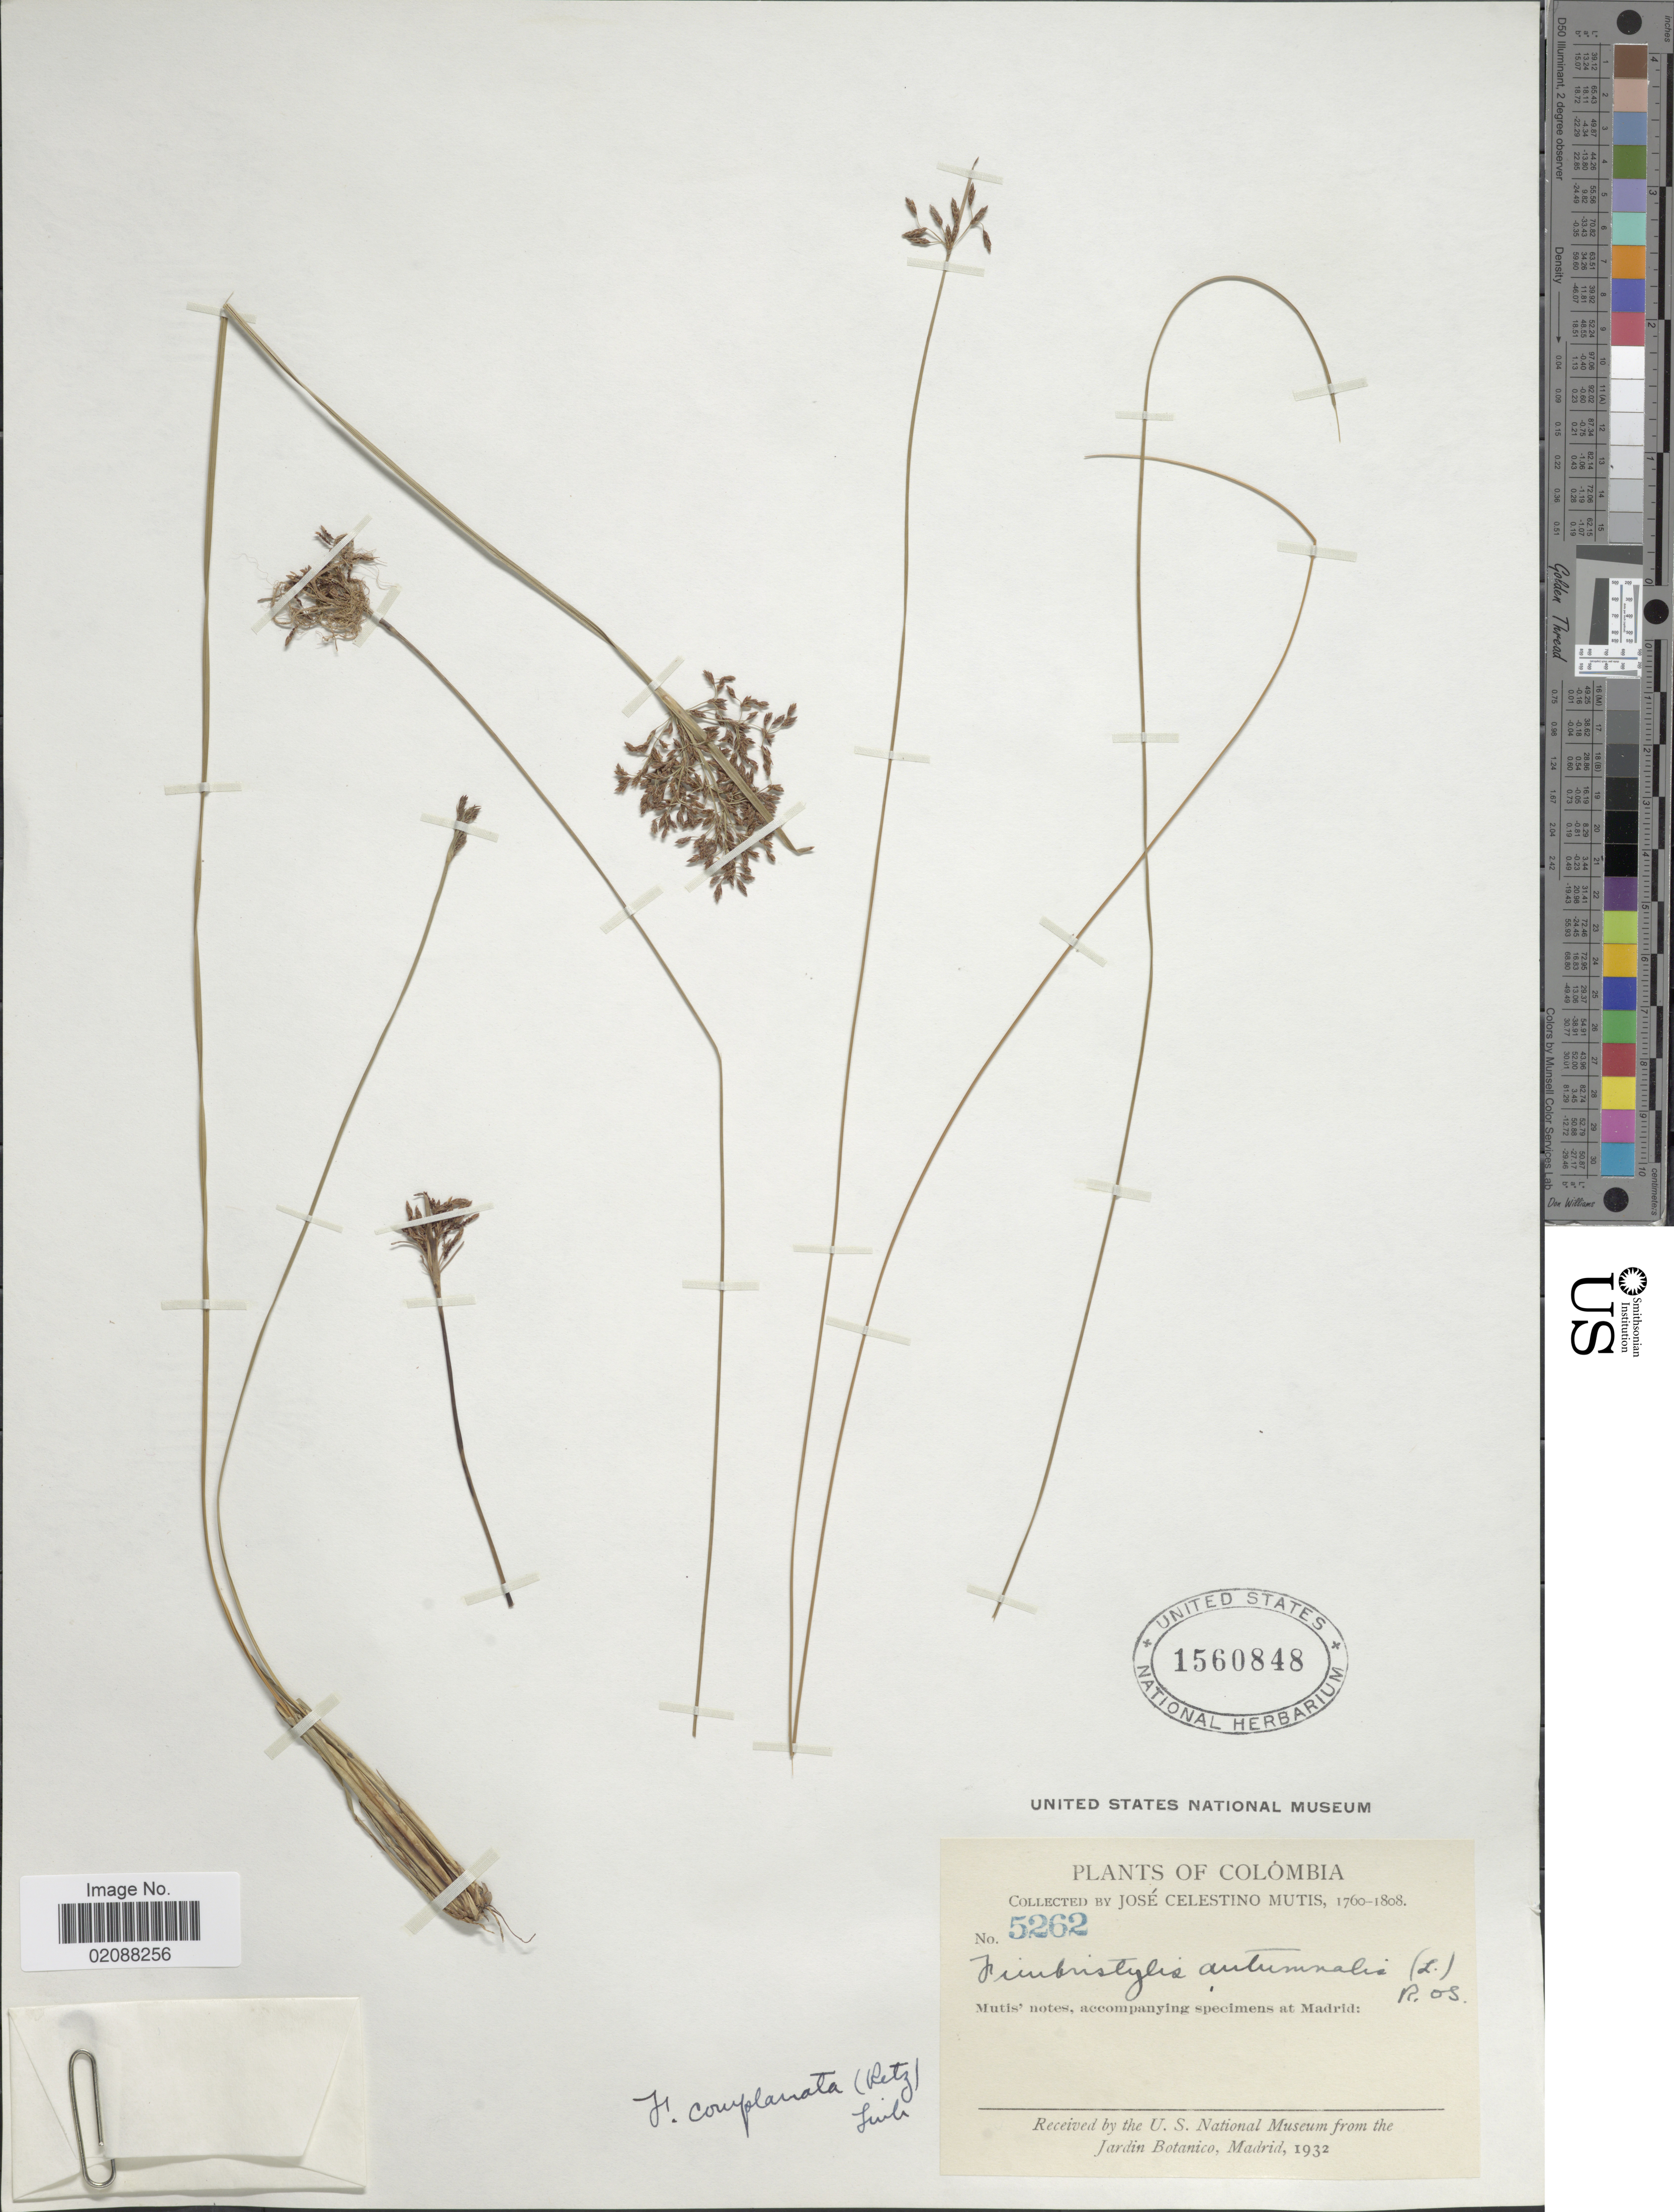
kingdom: Plantae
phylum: Tracheophyta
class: Liliopsida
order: Poales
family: Cyperaceae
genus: Fimbristylis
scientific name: Fimbristylis complanata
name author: (Retz.) Link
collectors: J. C. B. Mutis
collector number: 5262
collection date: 1760/1808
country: Colombia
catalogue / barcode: US 1560848